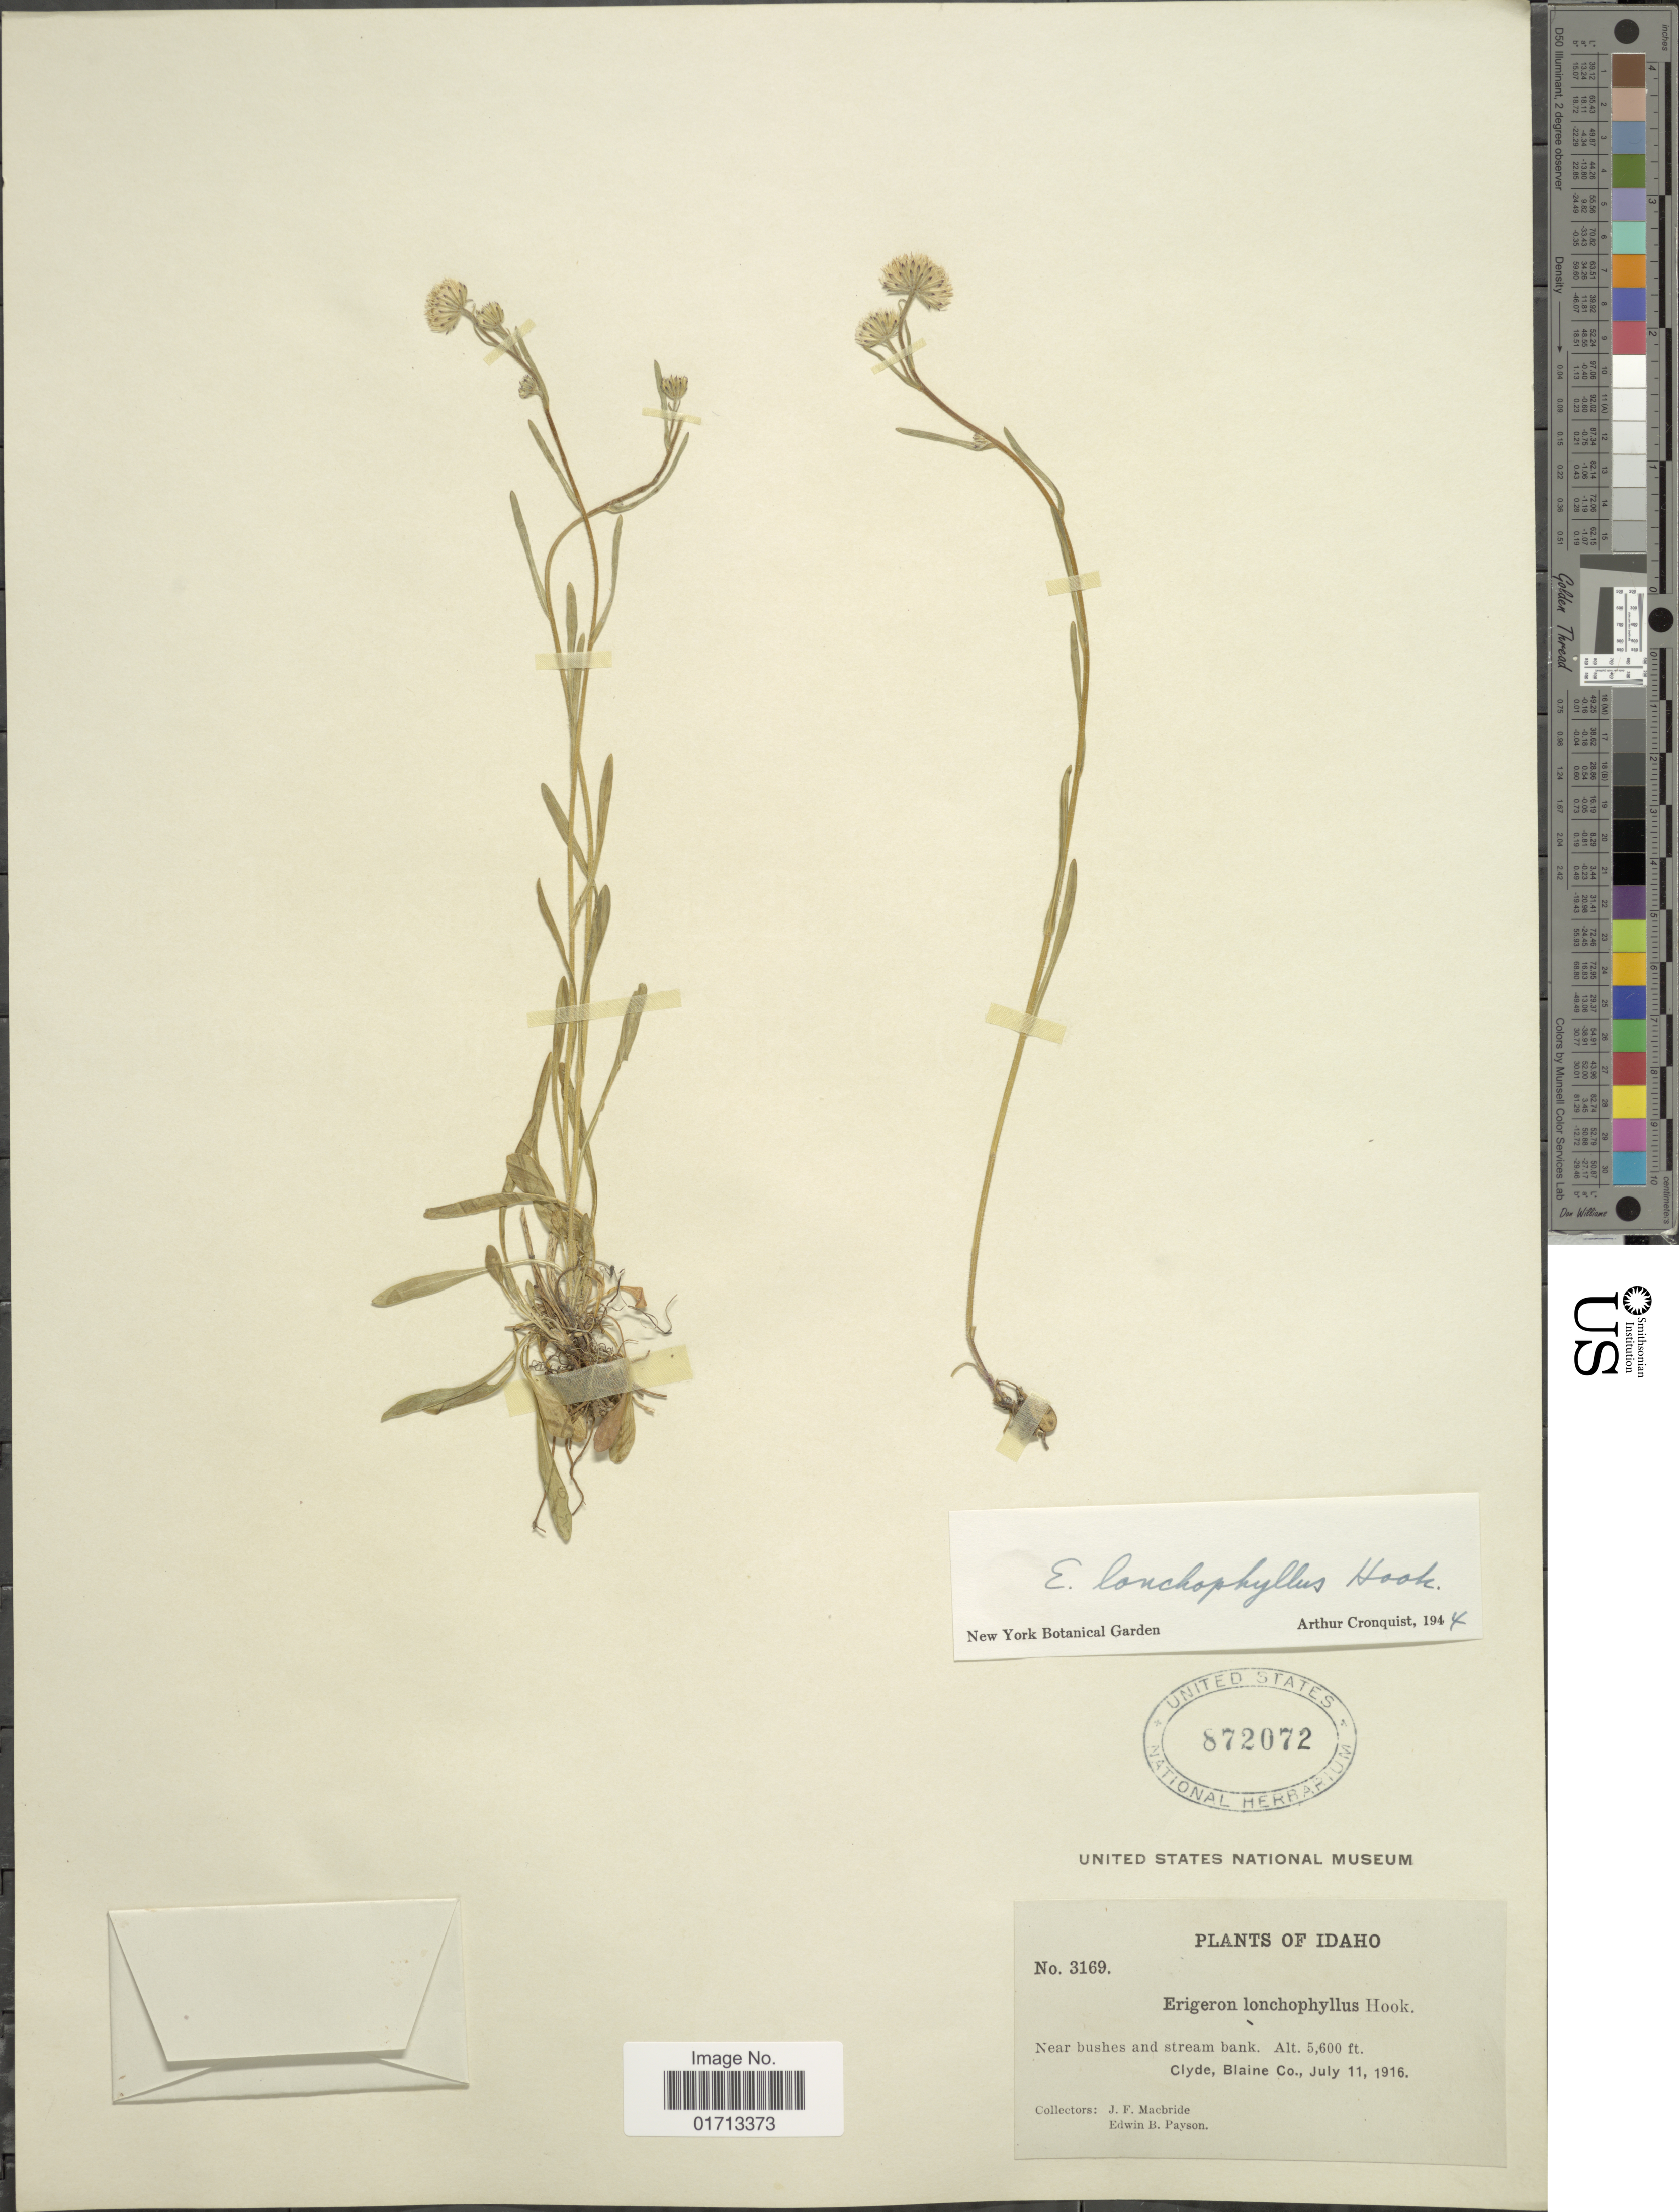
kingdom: Plantae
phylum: Tracheophyta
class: Magnoliopsida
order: Asterales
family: Asteraceae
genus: Erigeron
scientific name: Erigeron lonchophyllus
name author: Hook.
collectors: J. F. Macbride & E. B. Payson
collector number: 3169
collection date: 1916-07-11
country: United States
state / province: Idaho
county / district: Blaine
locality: Clyde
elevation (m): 1707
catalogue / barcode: US 872072